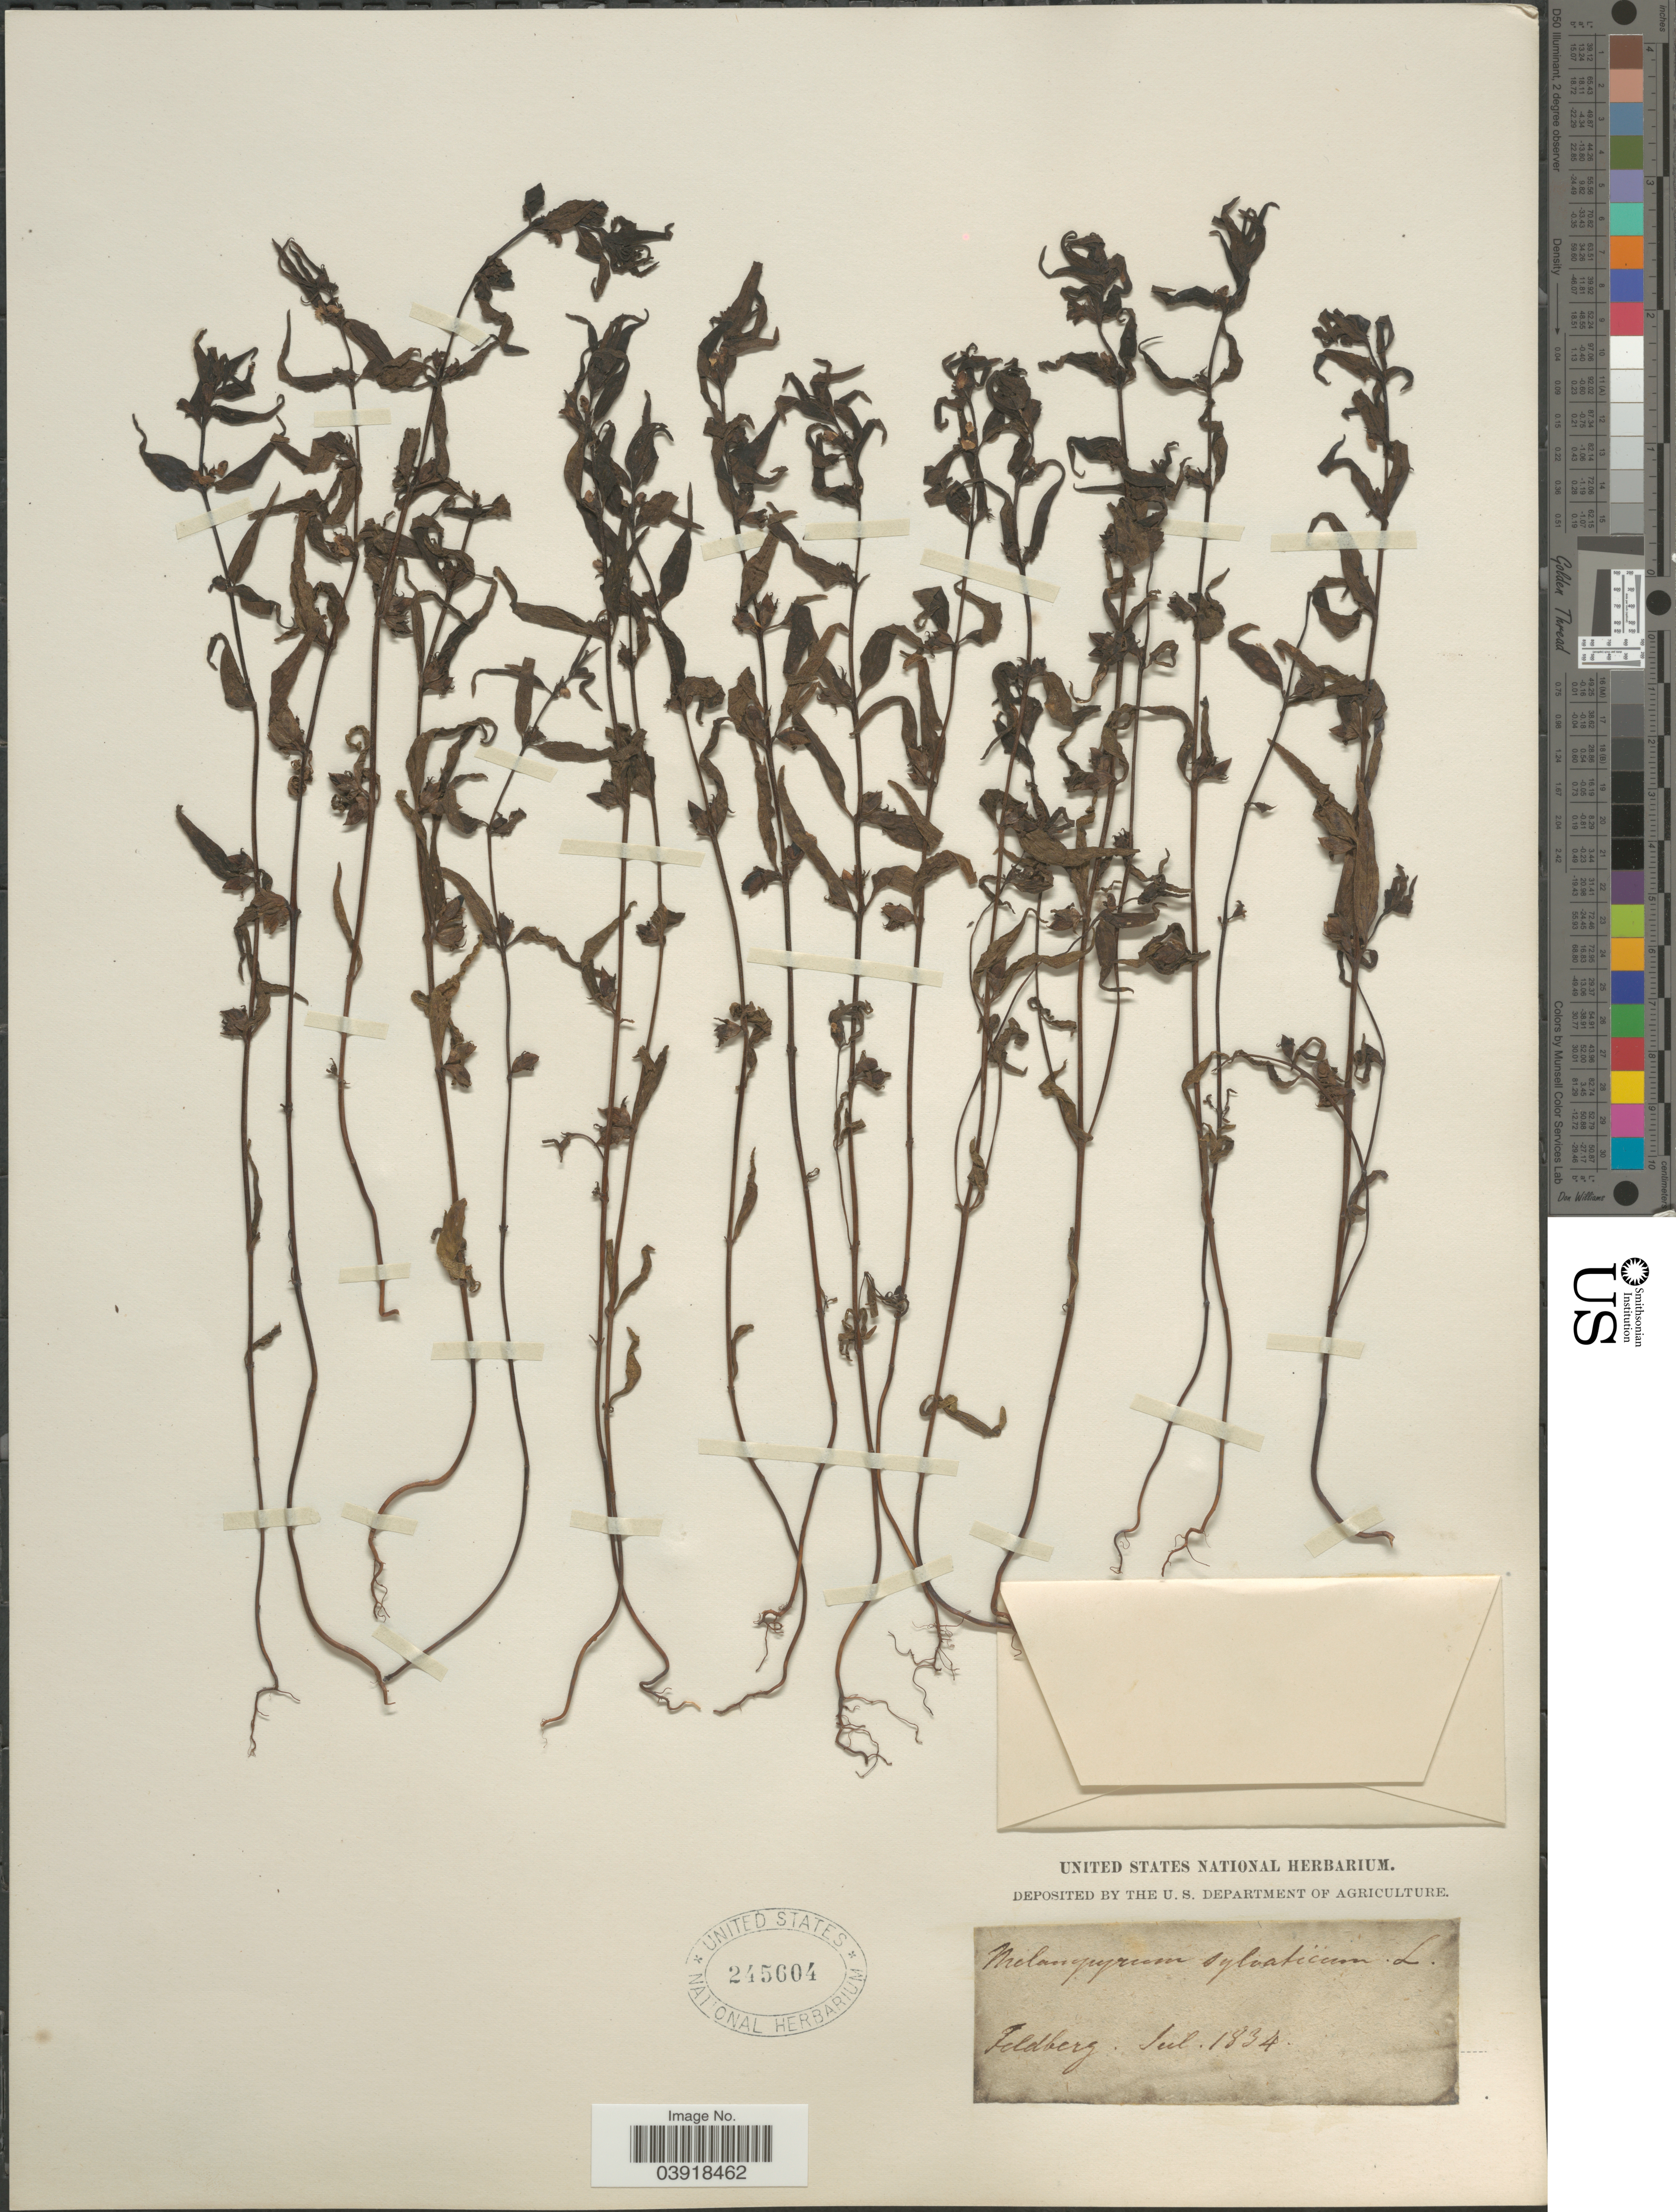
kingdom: Plantae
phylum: Tracheophyta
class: Magnoliopsida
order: Lamiales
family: Orobanchaceae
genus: Melampyrum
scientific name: Melampyrum sylvaticum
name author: L.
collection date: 1834-07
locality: Feldberg.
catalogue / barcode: US 245604